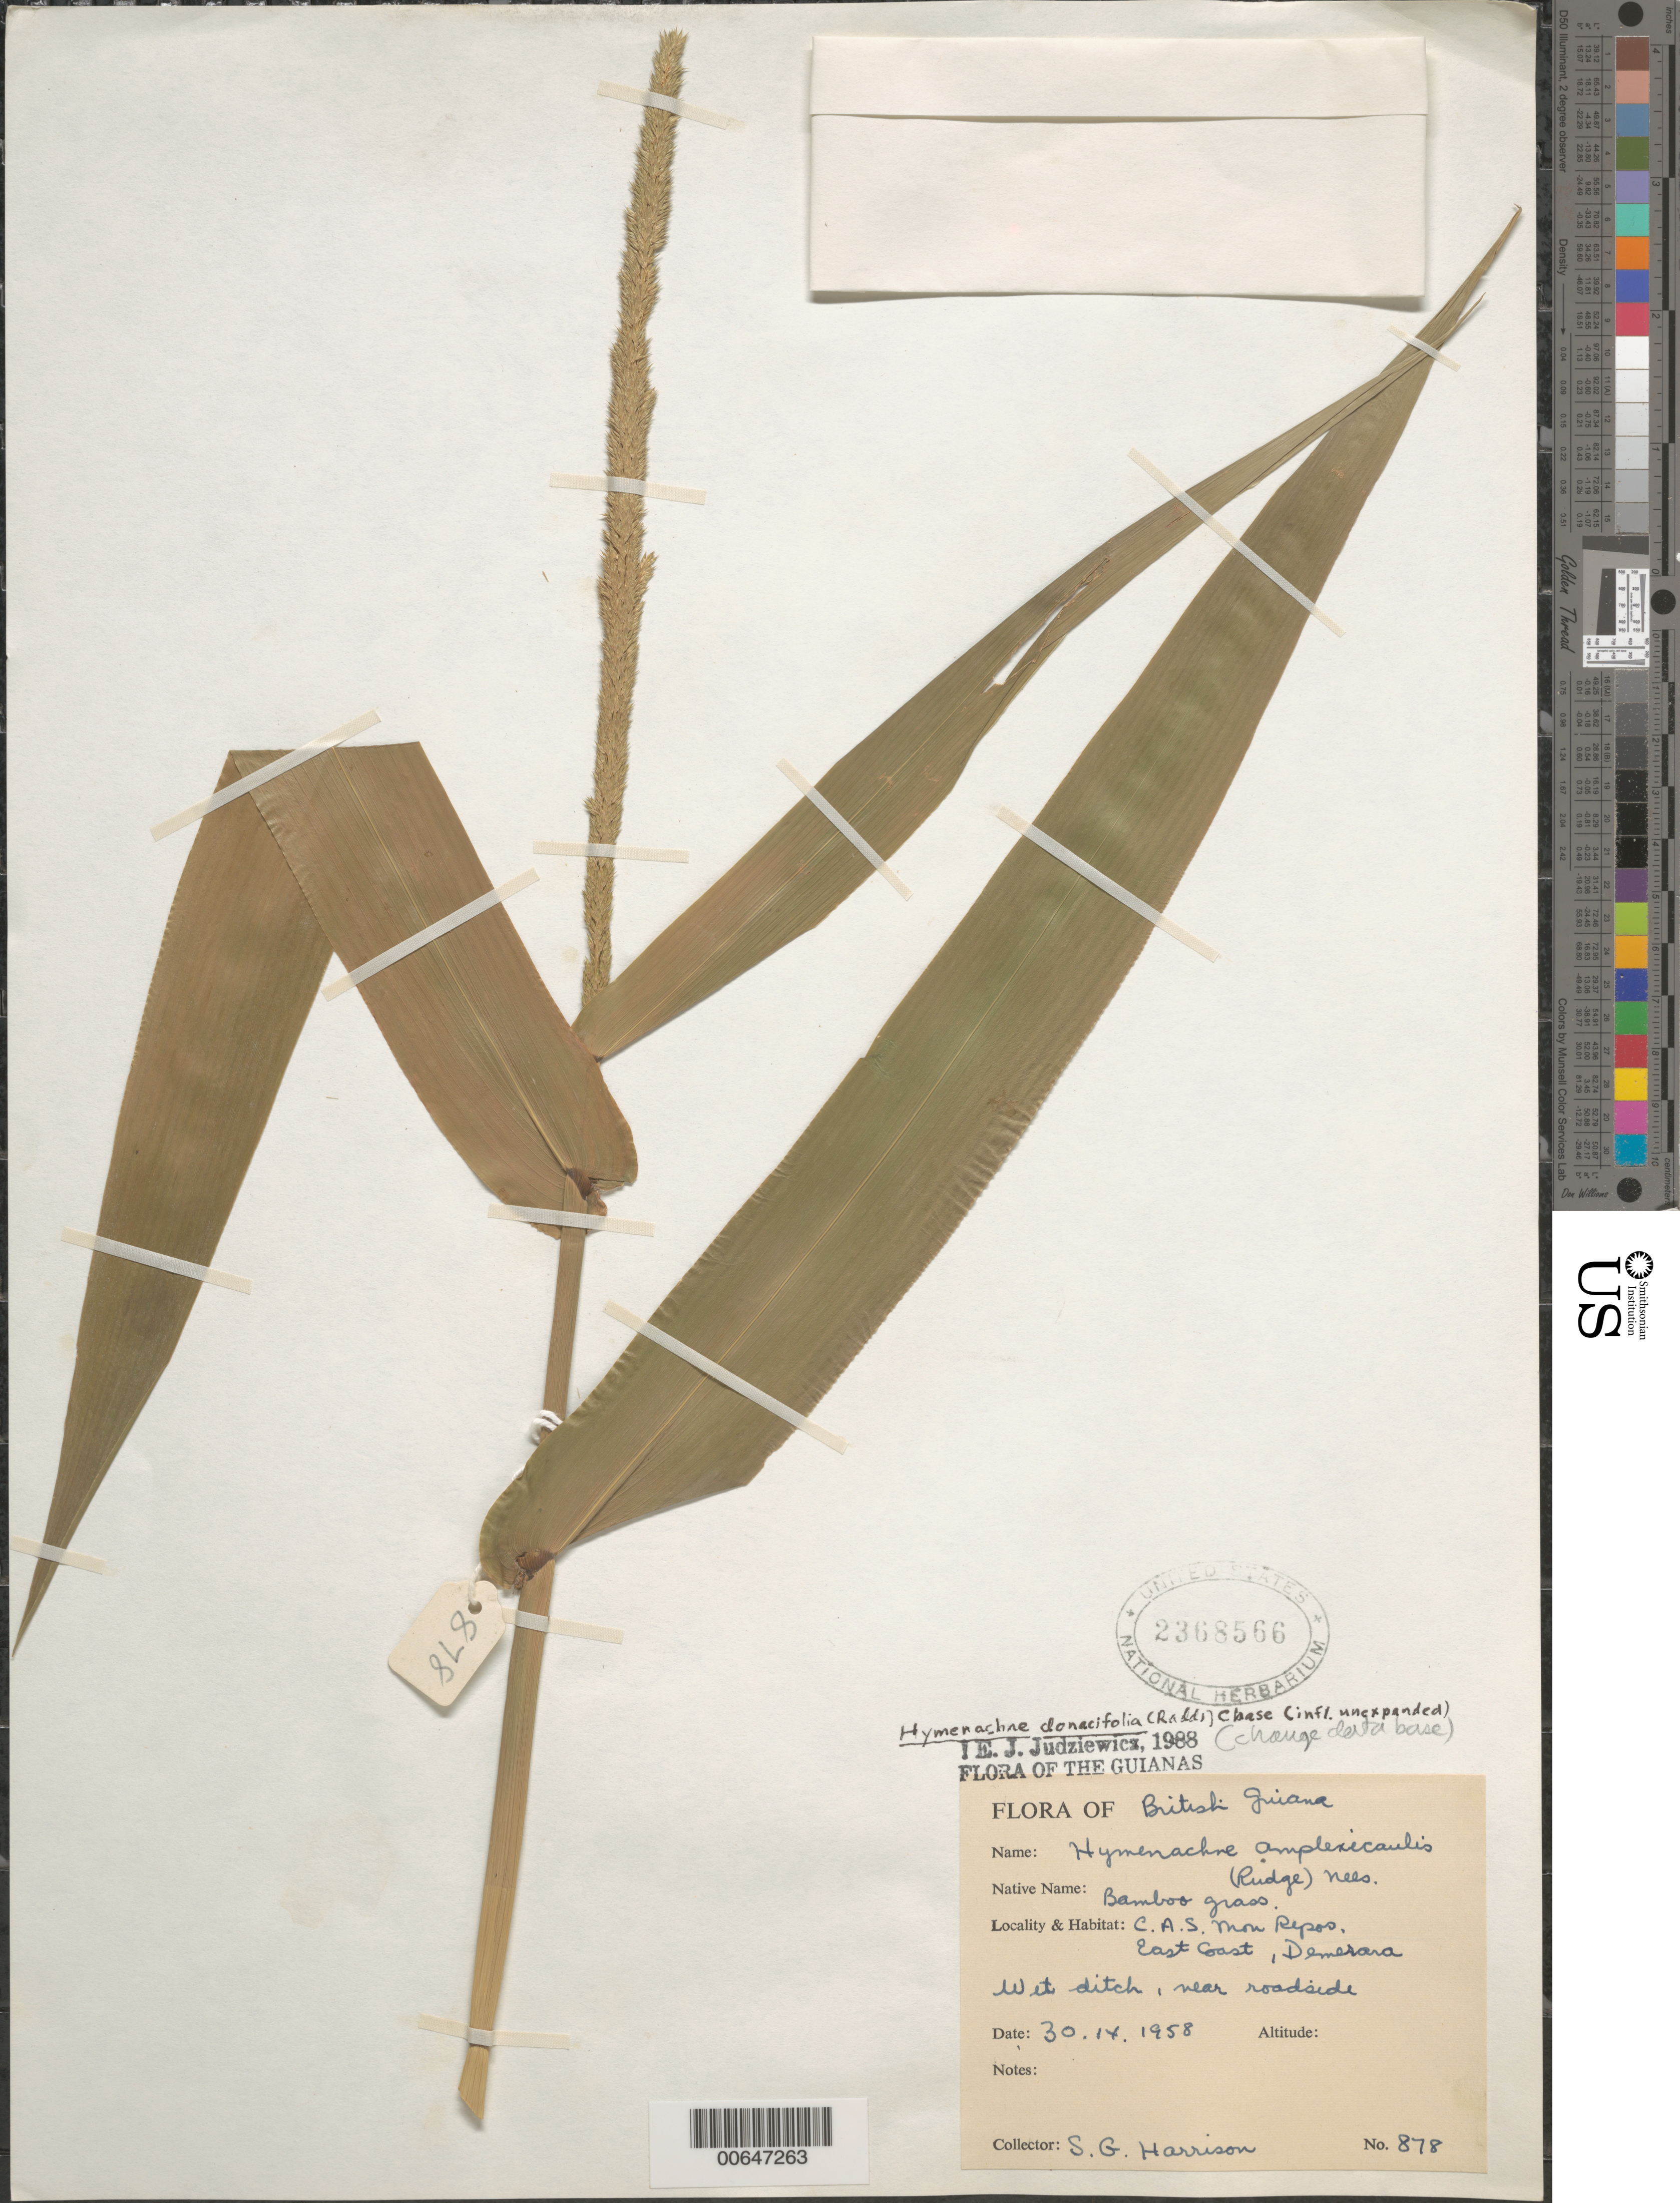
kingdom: Plantae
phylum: Tracheophyta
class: Liliopsida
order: Poales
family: Poaceae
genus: Hymenachne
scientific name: Hymenachne donacifolia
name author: (Raddi) Chase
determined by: Judziewicz, E. J.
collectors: S. G. Harrison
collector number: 878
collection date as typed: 30-Sep-58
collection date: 1958-09-30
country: Guyana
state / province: Demerara-Mahaica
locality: C.A.S., Mon Repos, East Coast Demerara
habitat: Wet ditch near roadside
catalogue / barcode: US 2368566